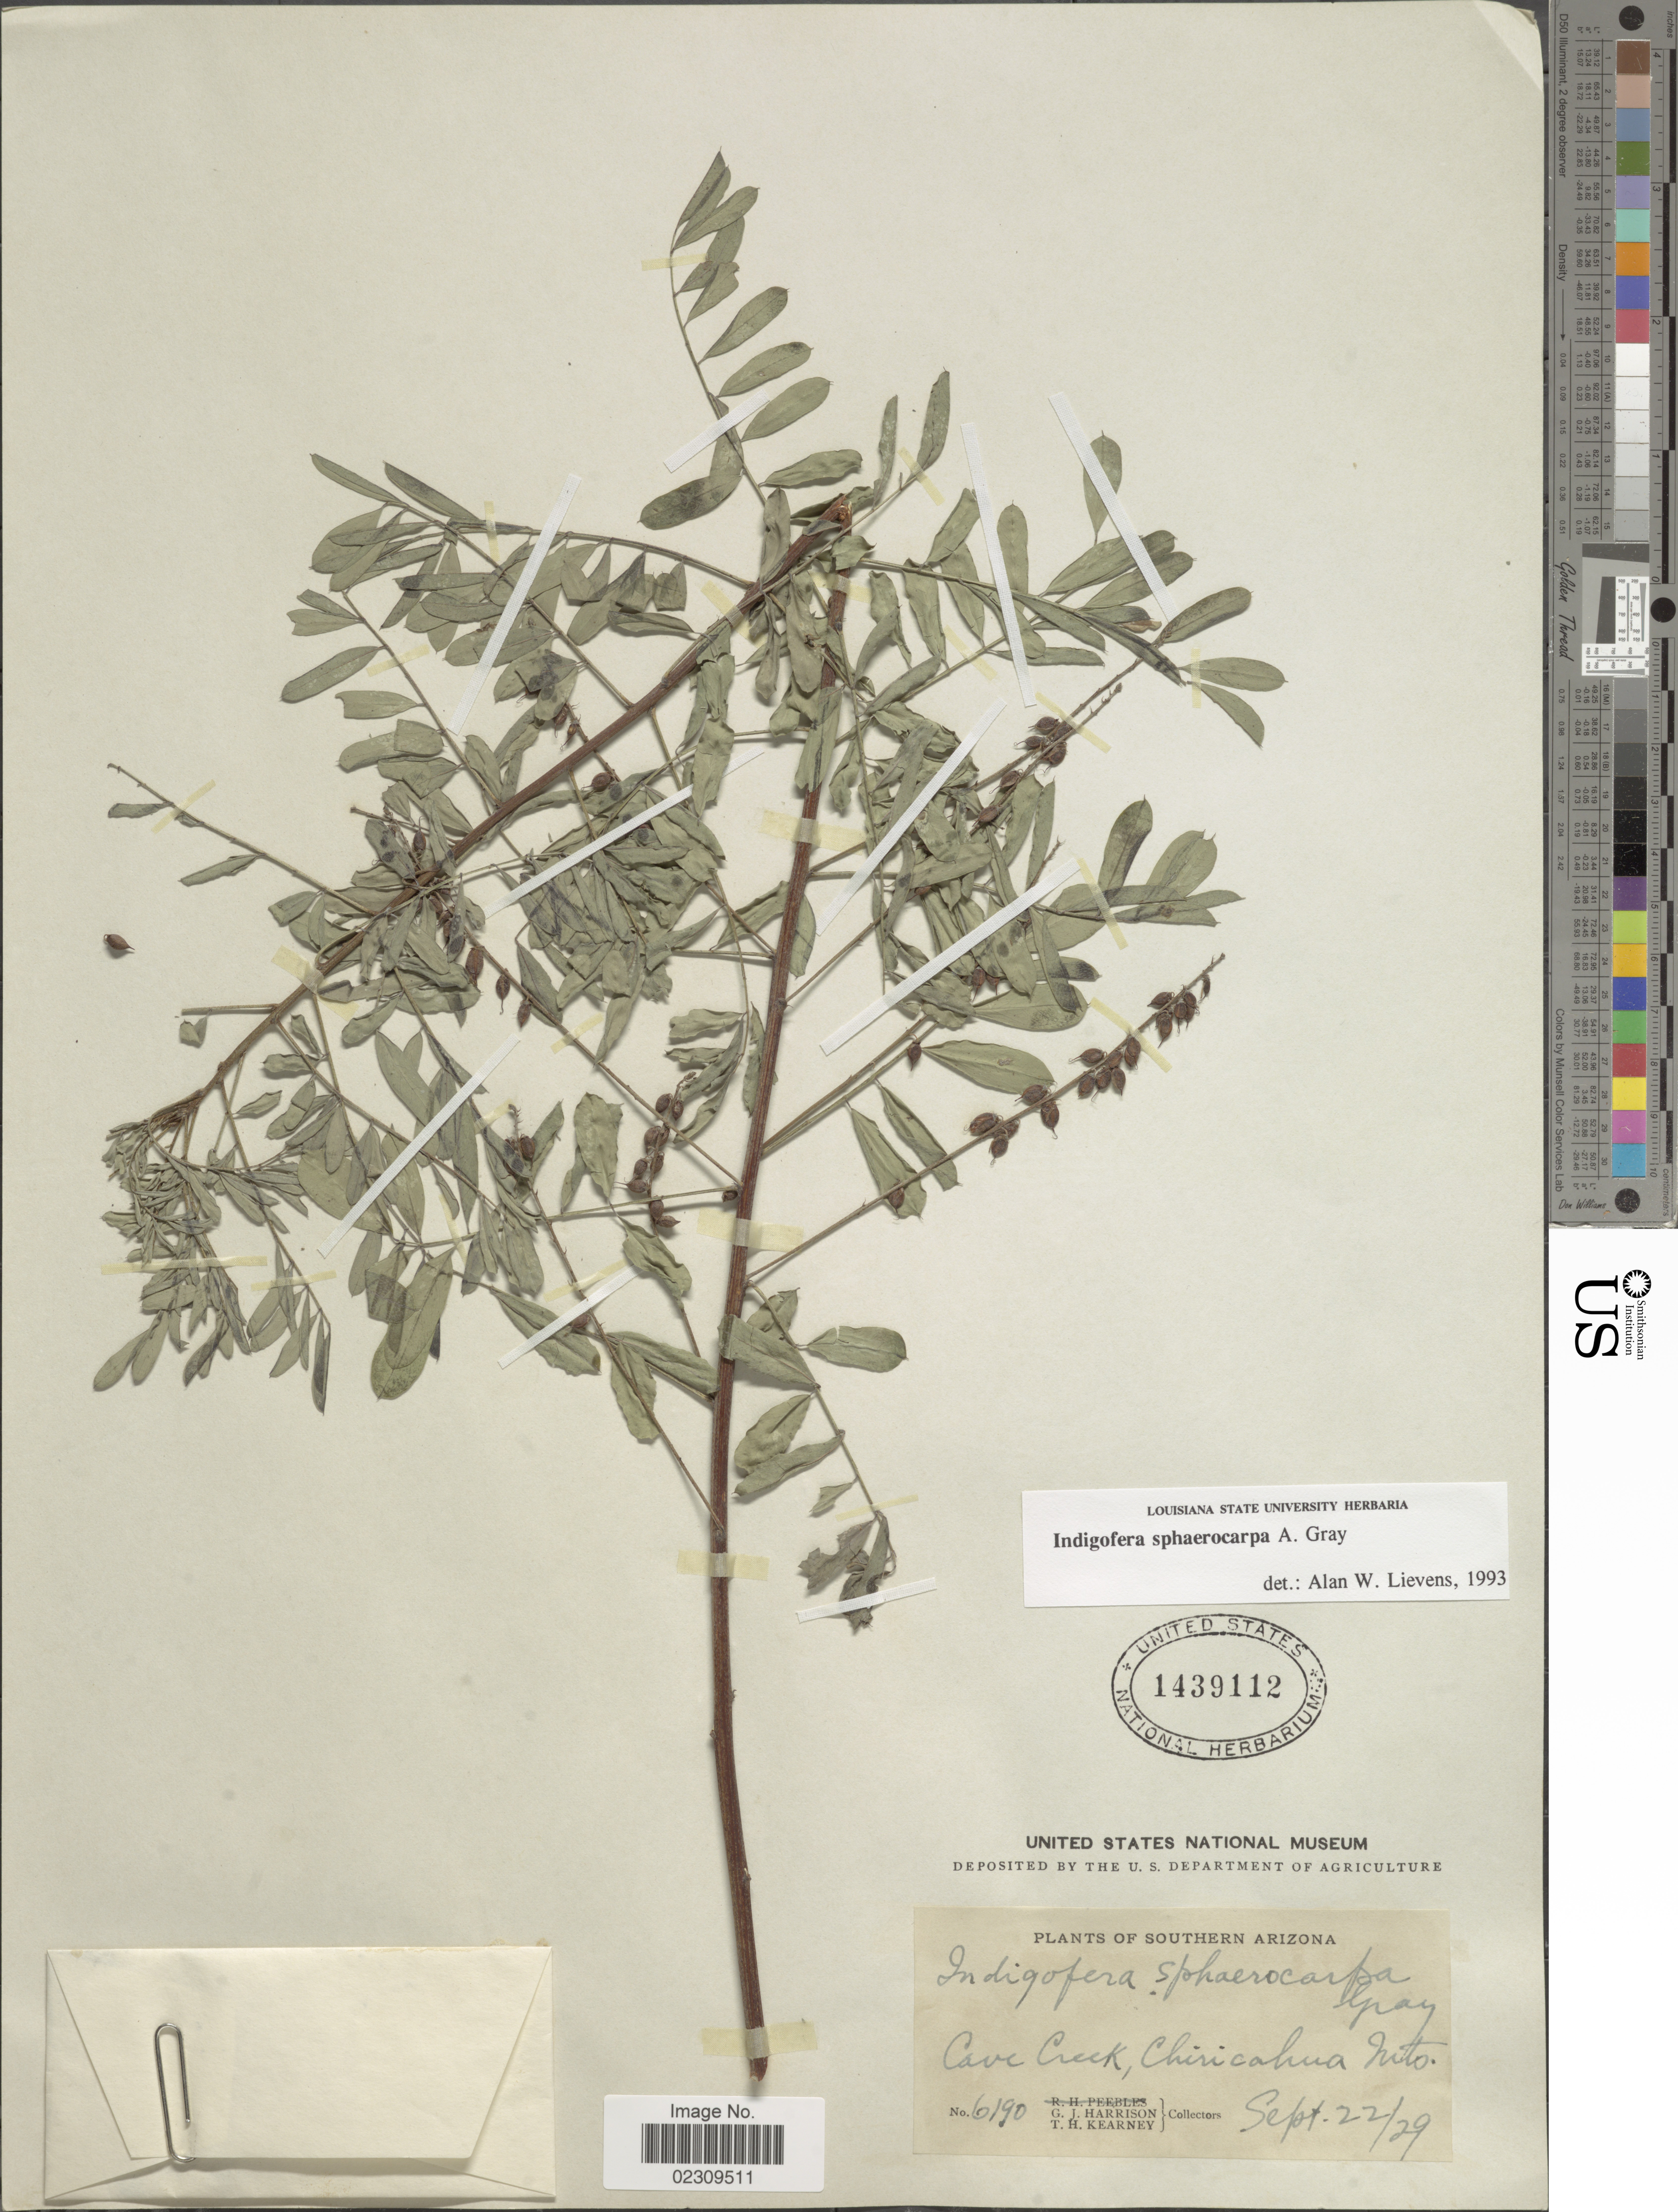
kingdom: Plantae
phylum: Tracheophyta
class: Magnoliopsida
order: Fabales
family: Fabaceae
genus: Indigofera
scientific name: Indigofera sphaerocarpa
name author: A. Gray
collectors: G. J. Harrison & T. H. Kearney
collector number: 6190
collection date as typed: Transcribed d/m/y: 22/9/29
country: United States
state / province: Arizona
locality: Southern Arizona, Cave Creek, Chiricahua Mts.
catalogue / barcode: US 1439112